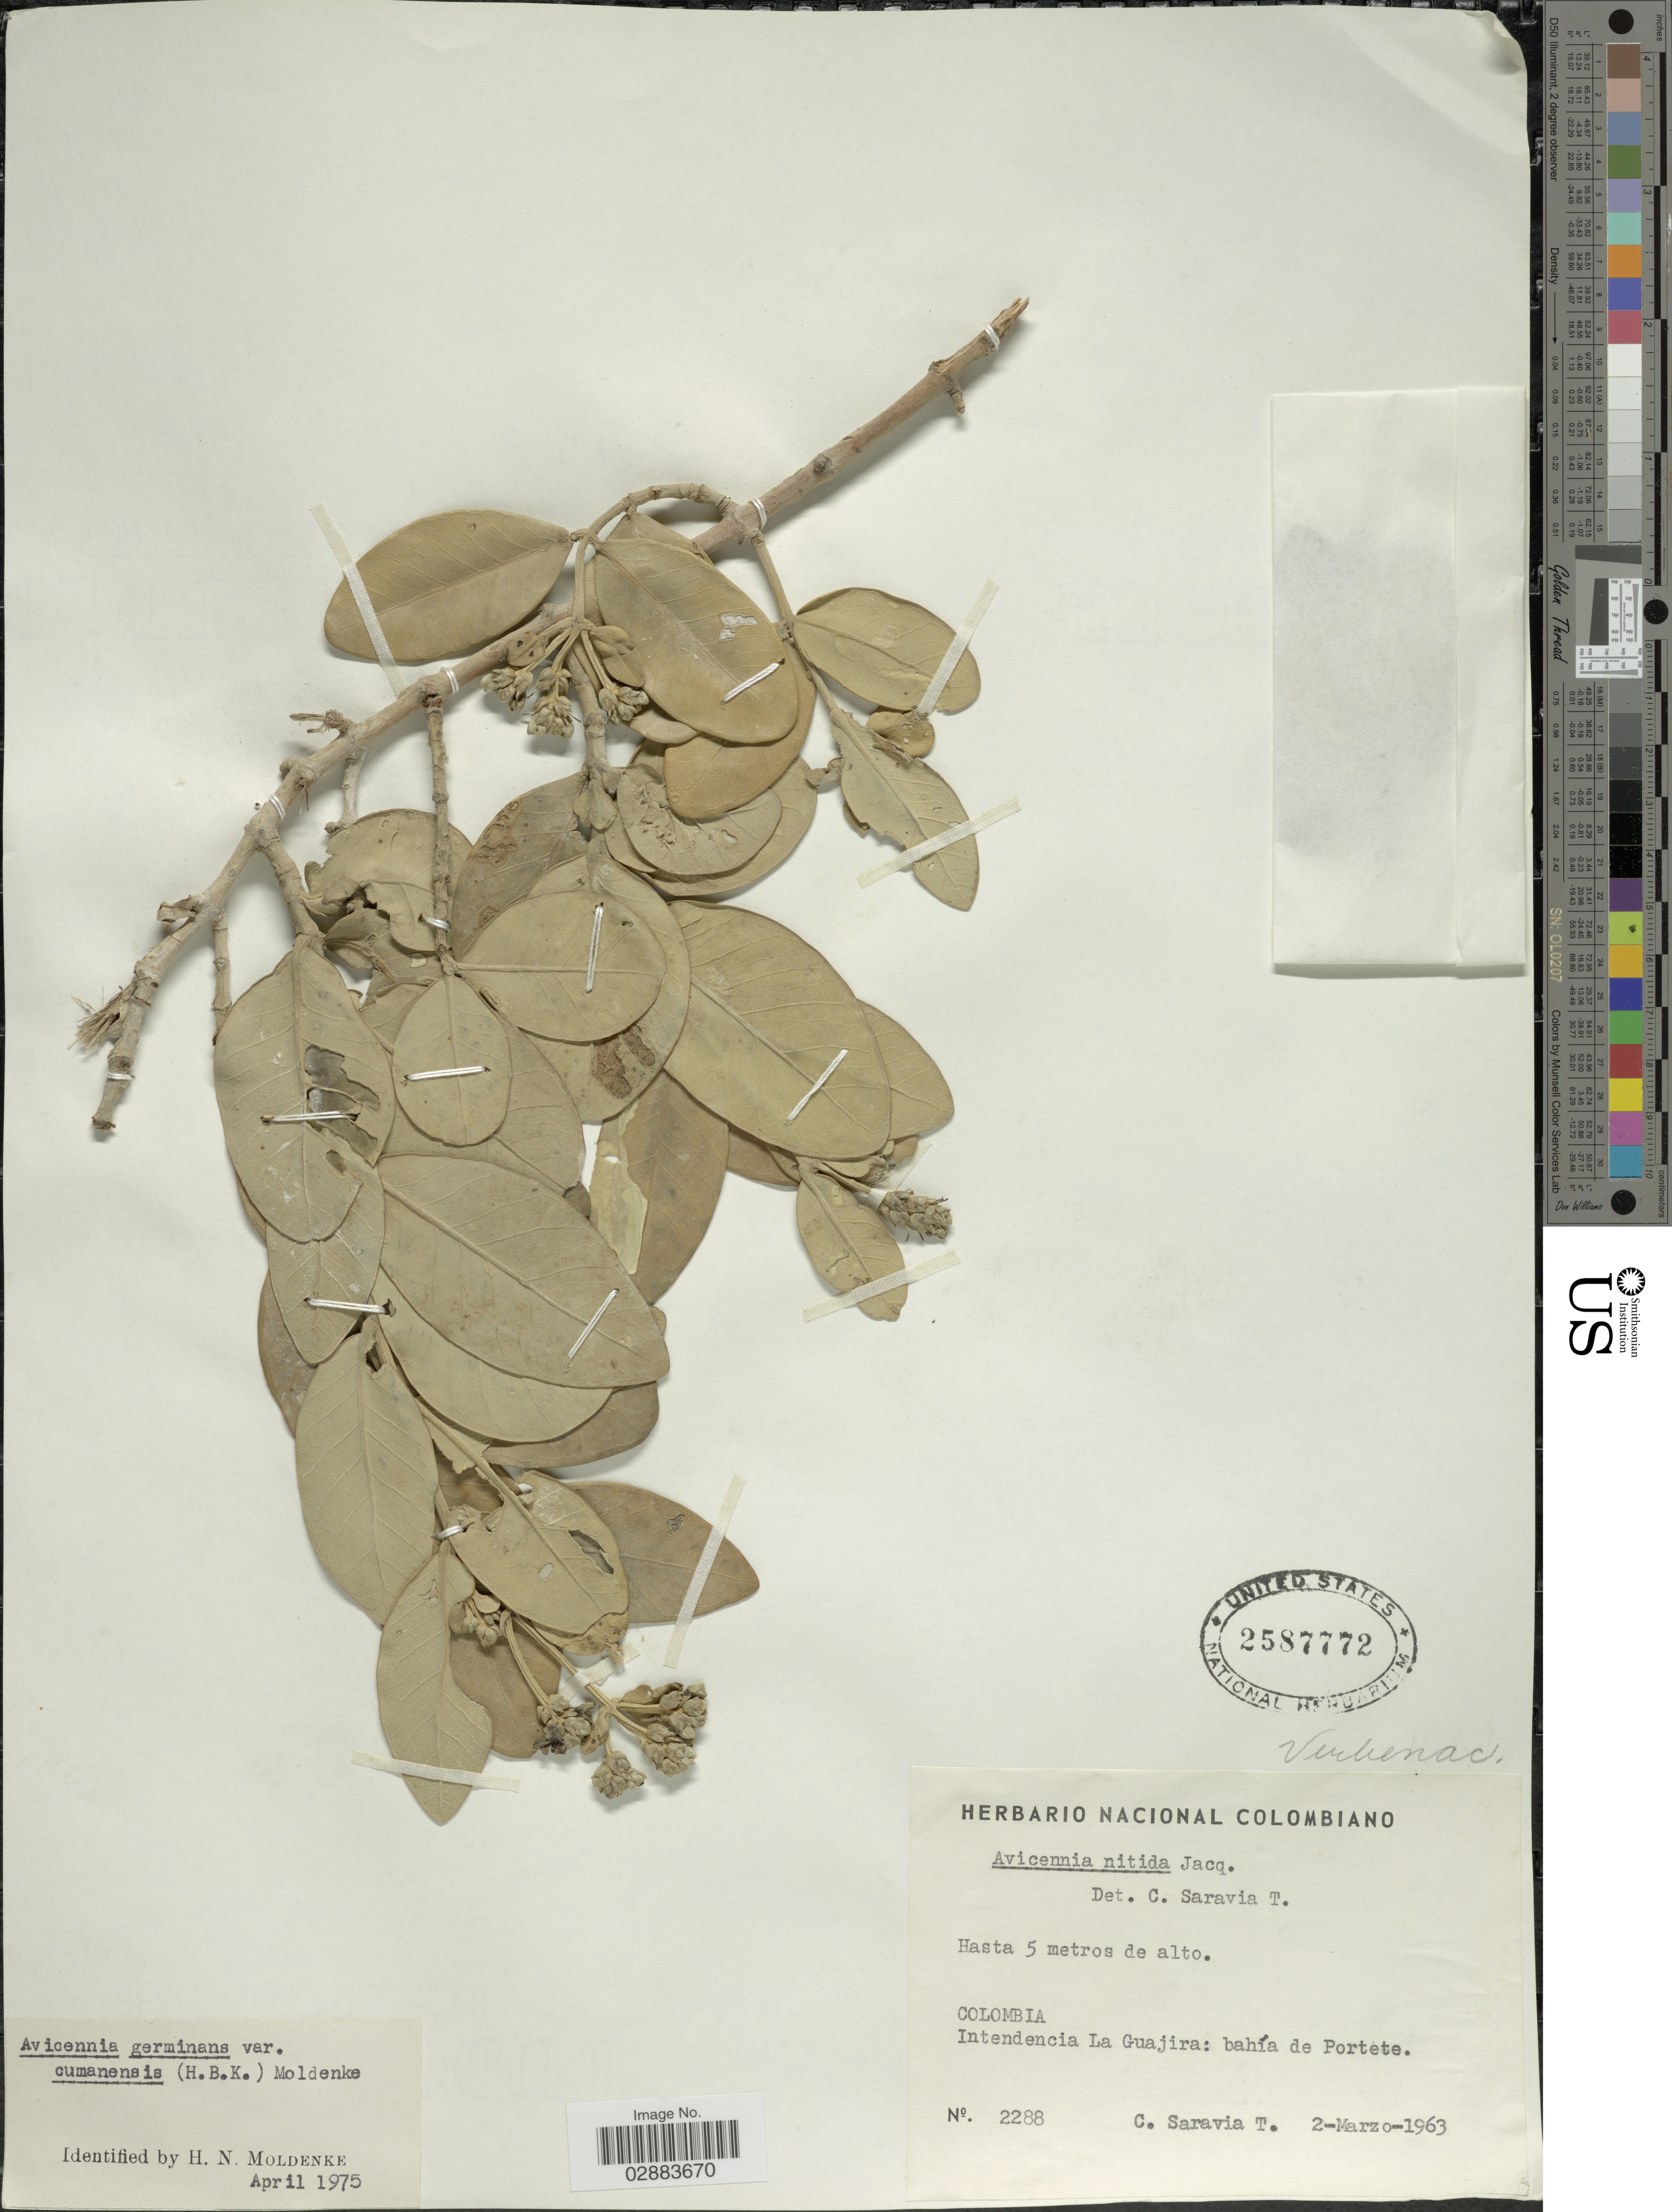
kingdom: Plantae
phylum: Tracheophyta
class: Magnoliopsida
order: Lamiales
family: Acanthaceae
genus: Avicennia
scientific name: Avicennia germinans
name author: (L.) L.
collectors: C. Saravia T.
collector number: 2288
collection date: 1963-03-02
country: Colombia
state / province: La Guajira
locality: Intendencia La Guajira: bahía de Portete.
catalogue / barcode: US 2587772